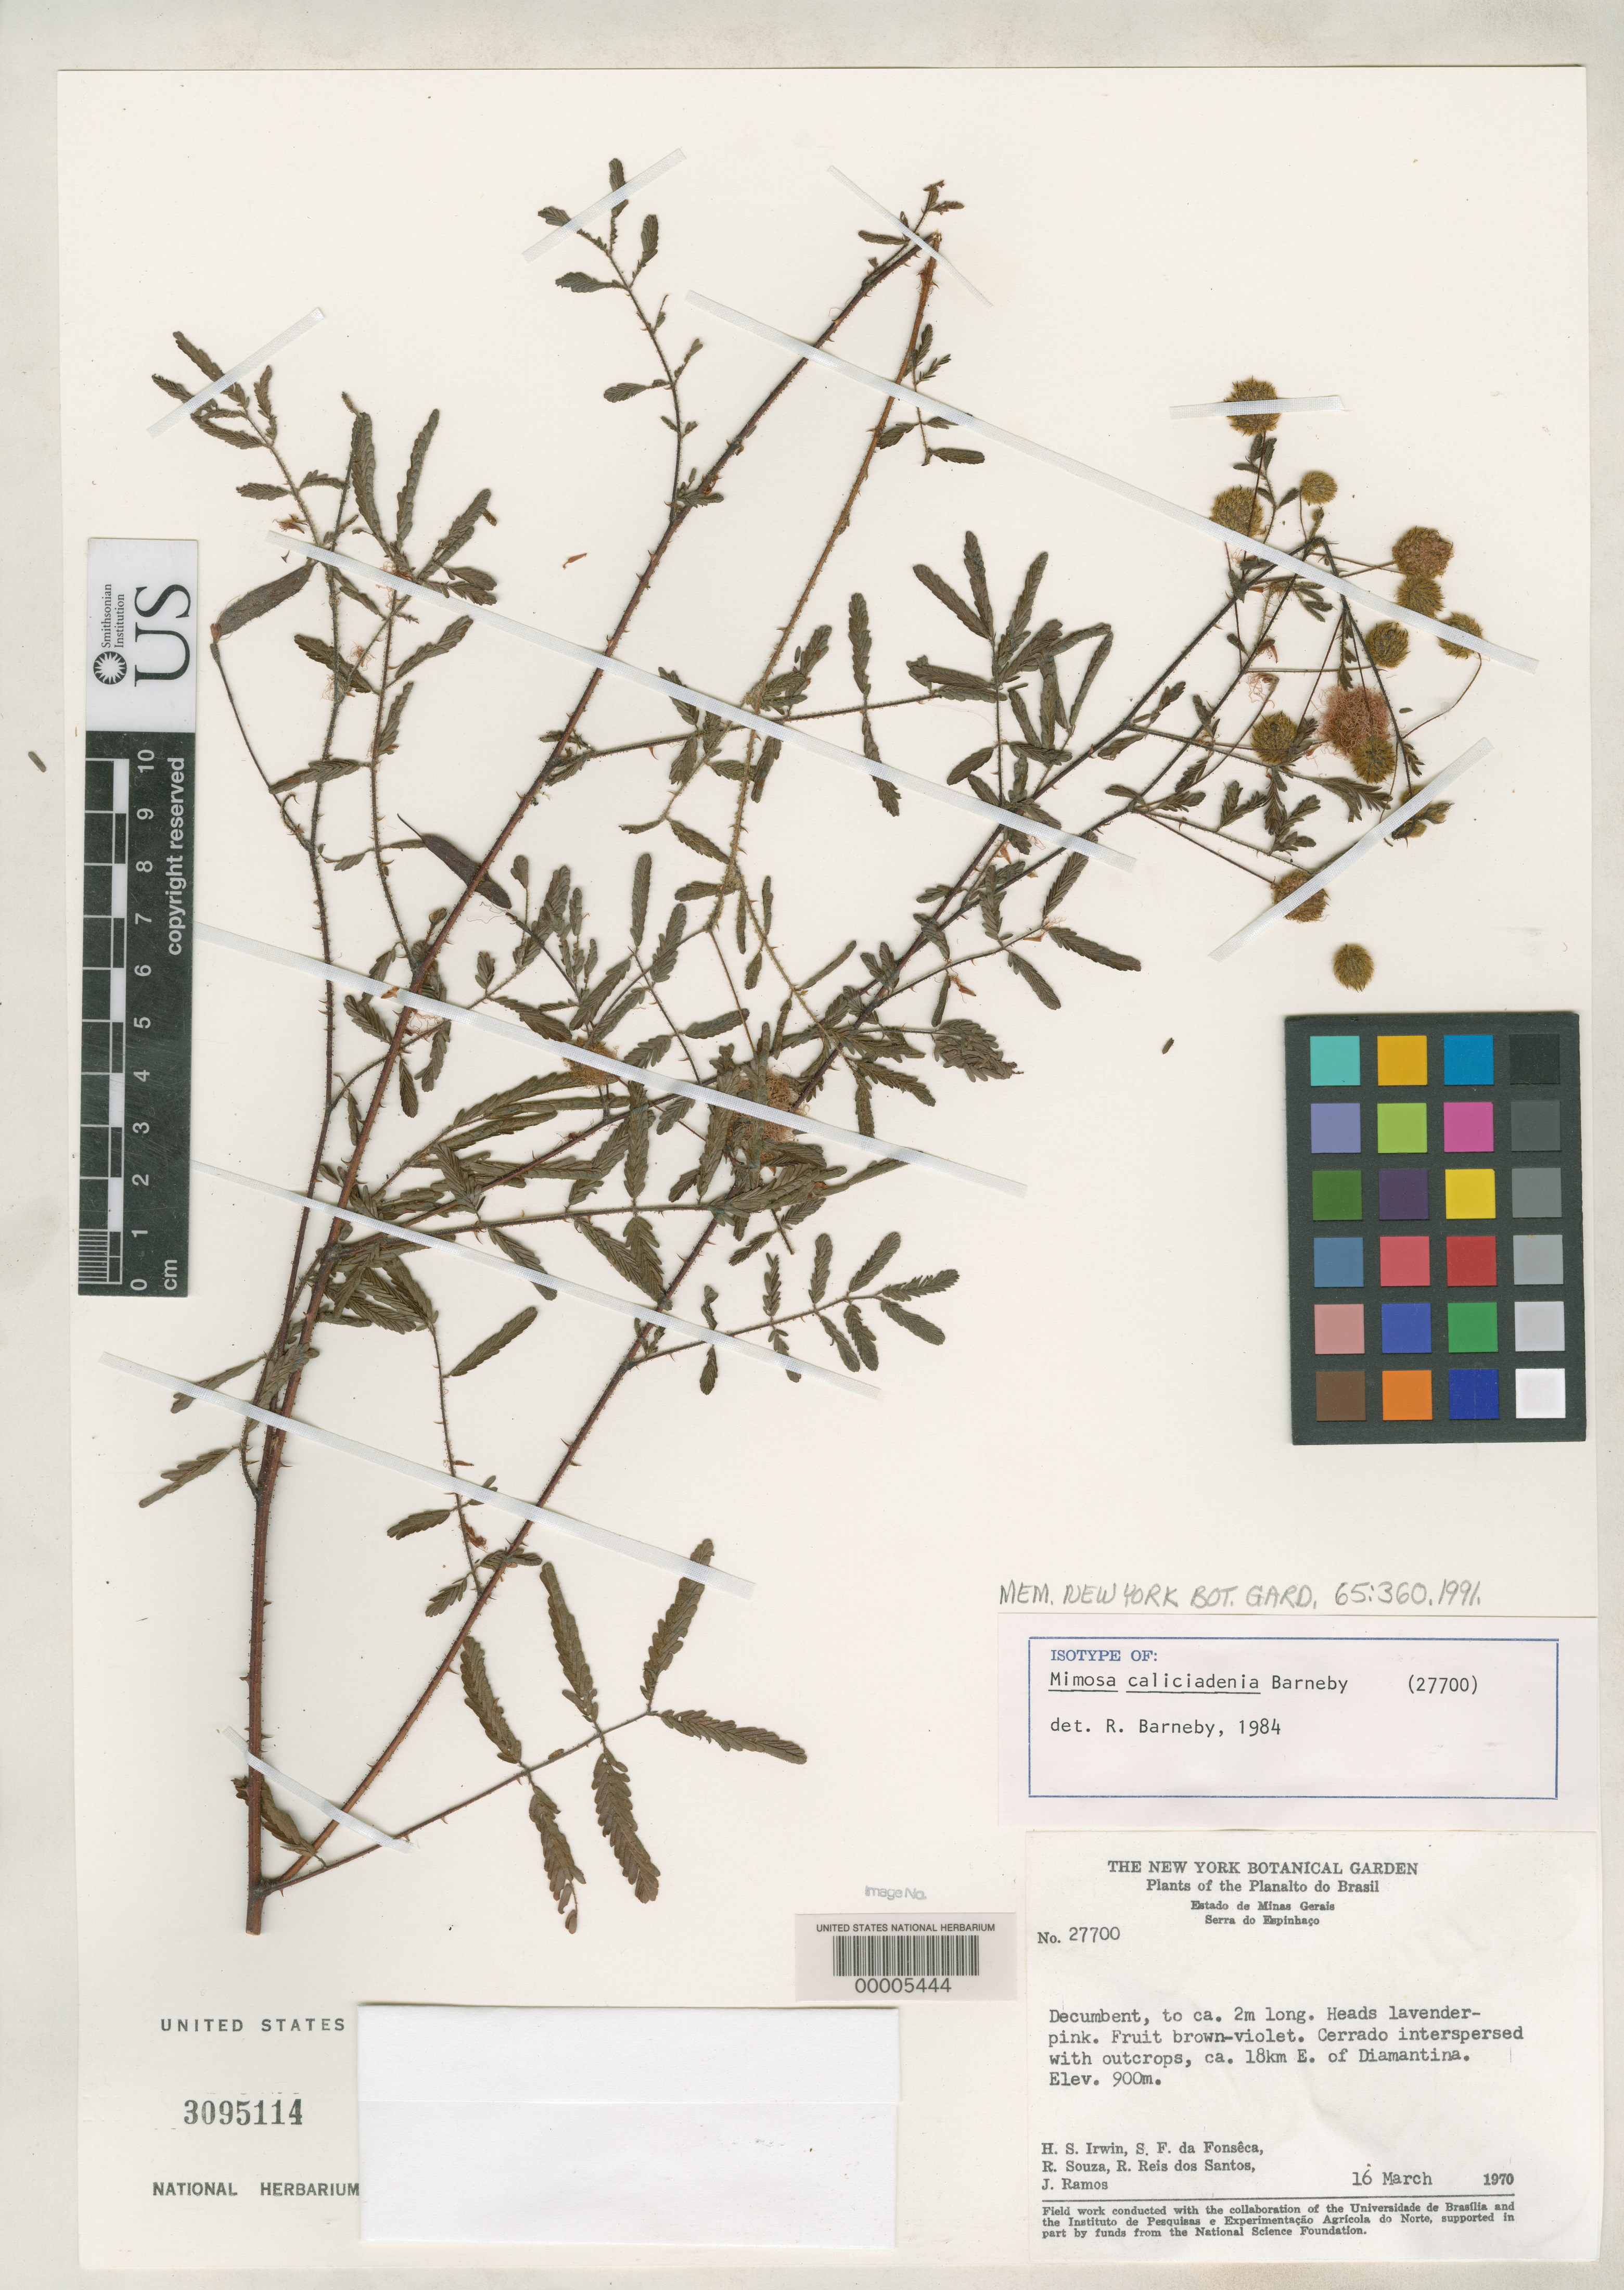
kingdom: Plantae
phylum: Tracheophyta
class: Magnoliopsida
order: Fabales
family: Fabaceae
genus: Mimosa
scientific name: Mimosa caliciadenia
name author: Barneby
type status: Isotype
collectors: H. Irwin, S. F. Fonsêca, R. Souza, R. G. P. Santos & J. F. Ramos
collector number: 27700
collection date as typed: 16 Mar 1970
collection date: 1970-03-16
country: Brazil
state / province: Minas Gerais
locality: Ca. 18 km E of Diamantina.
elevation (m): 900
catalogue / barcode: US 3095114